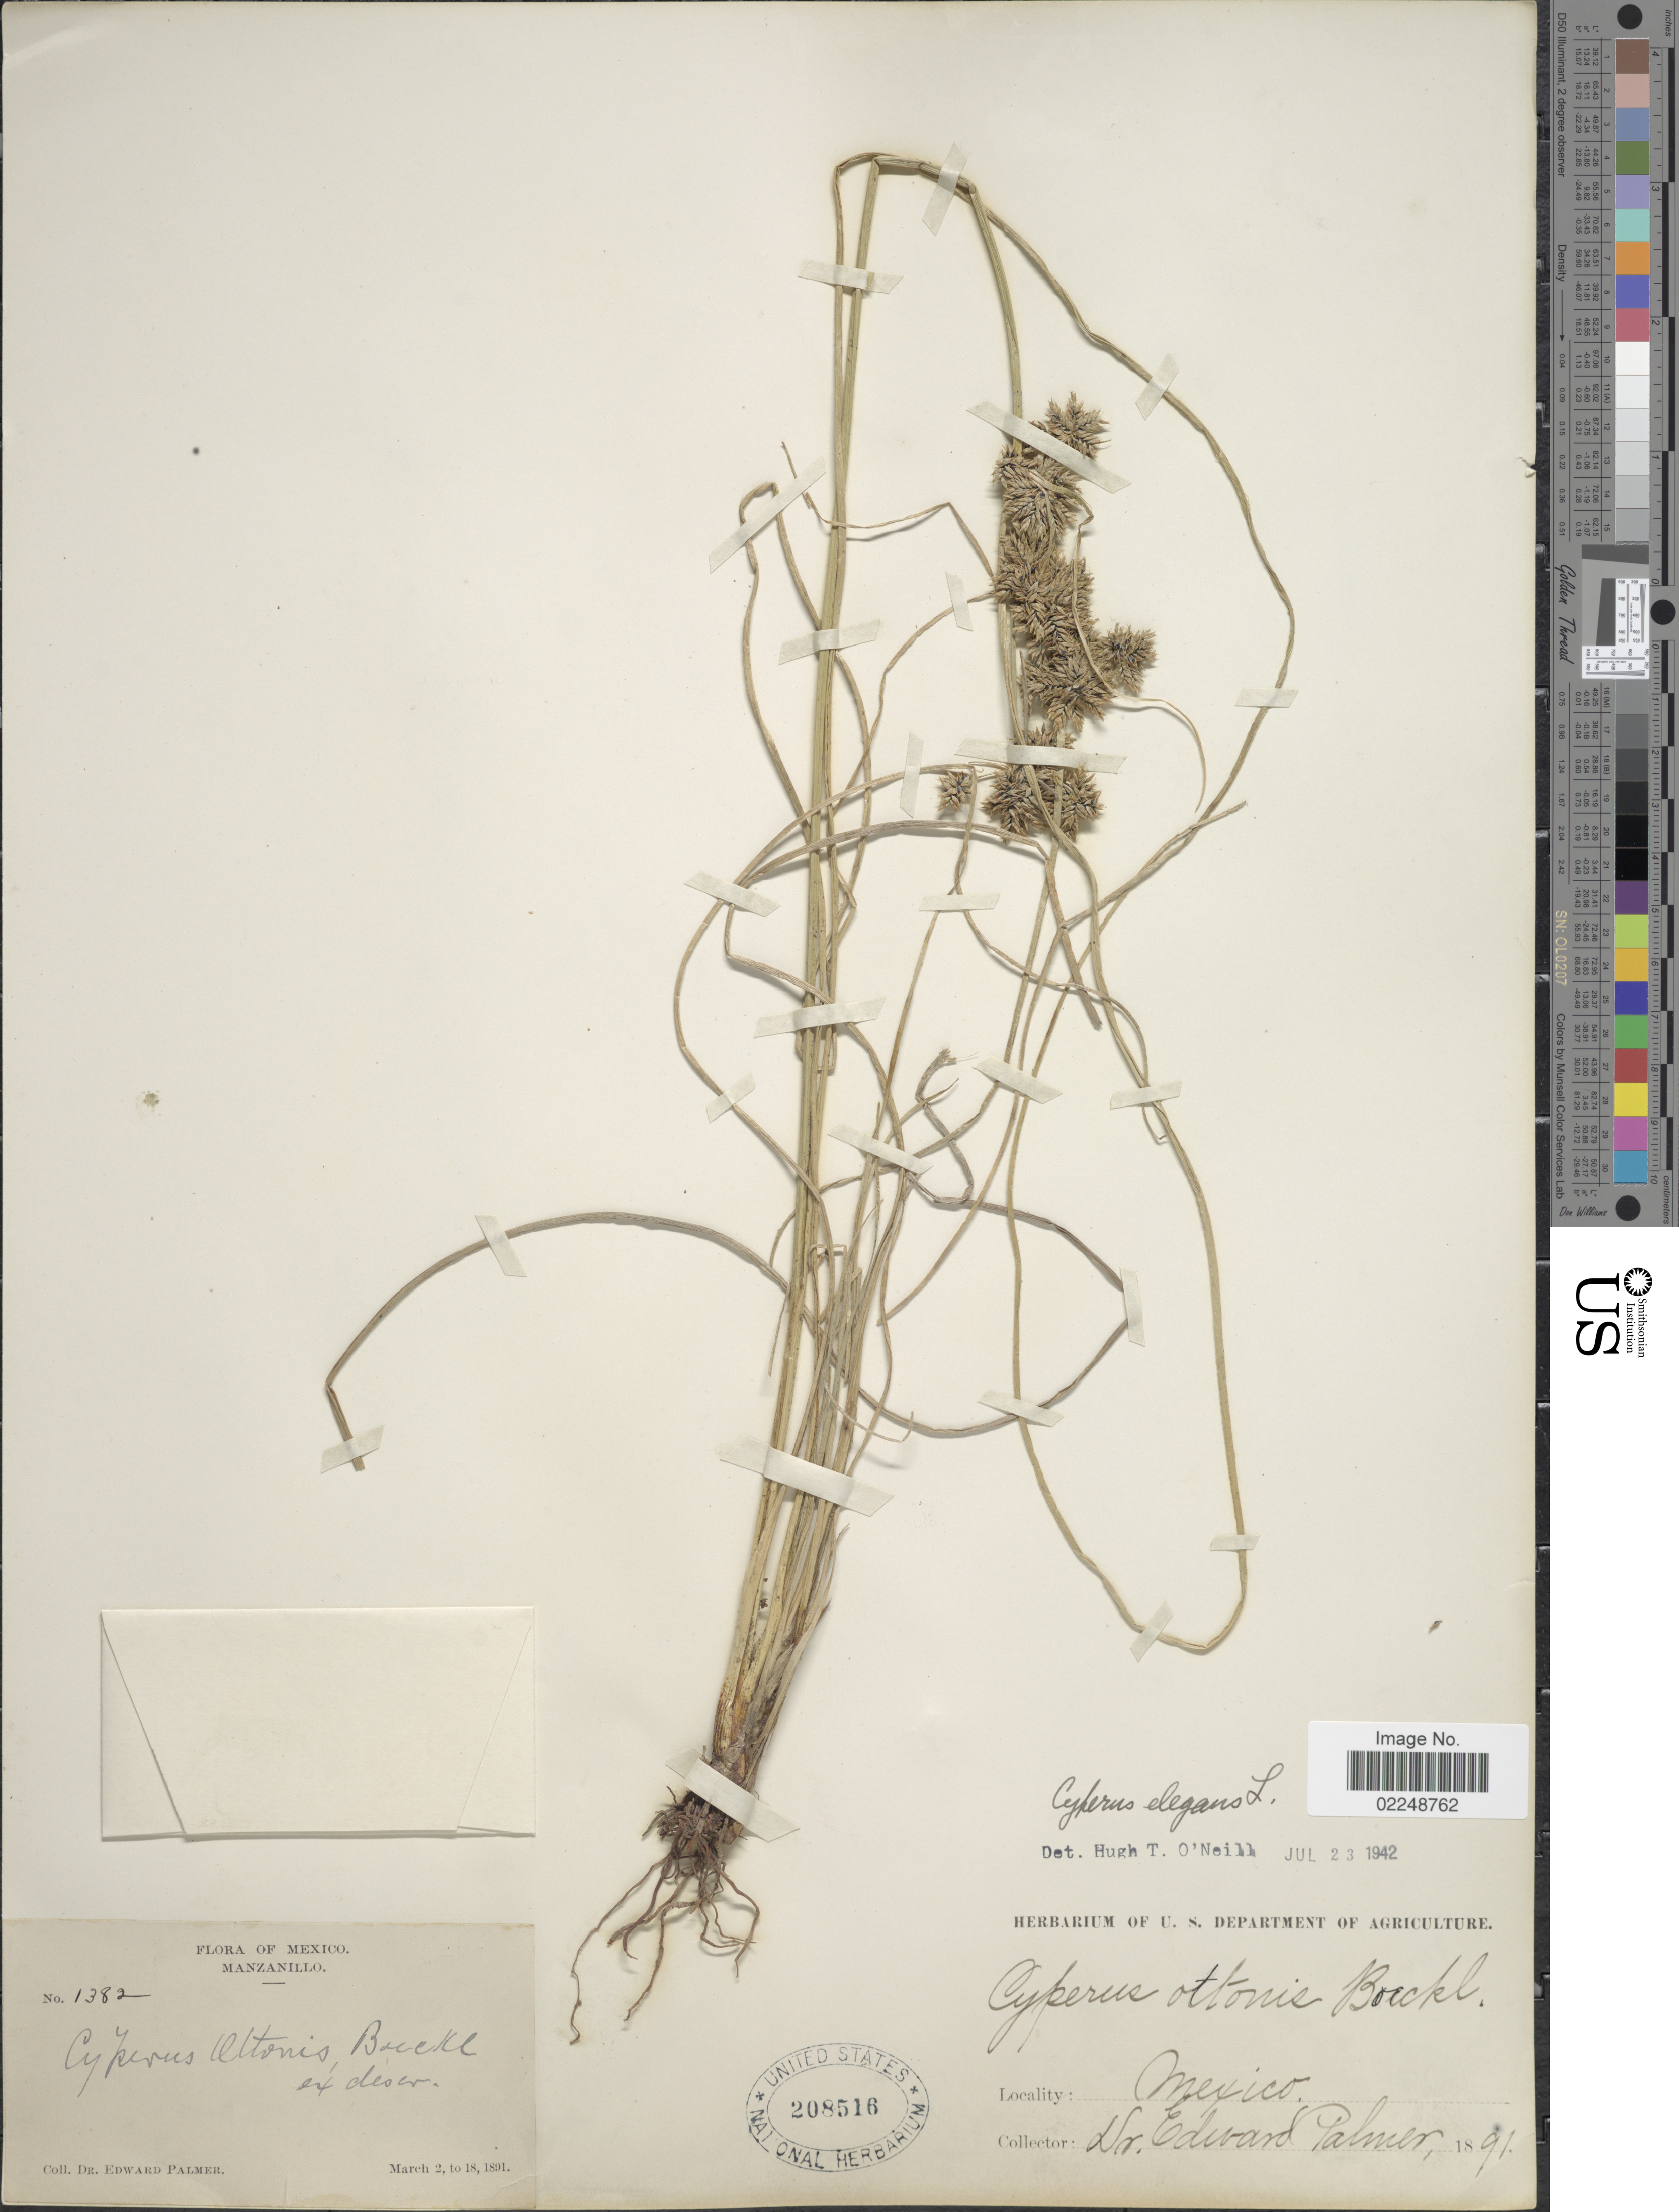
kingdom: Plantae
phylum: Tracheophyta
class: Liliopsida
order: Poales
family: Cyperaceae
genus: Cyperus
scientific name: Cyperus elegans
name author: L.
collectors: E. Palmer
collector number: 1382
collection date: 1891-03-02/1891-03-18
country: Mexico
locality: Manzanillo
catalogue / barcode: US 208516